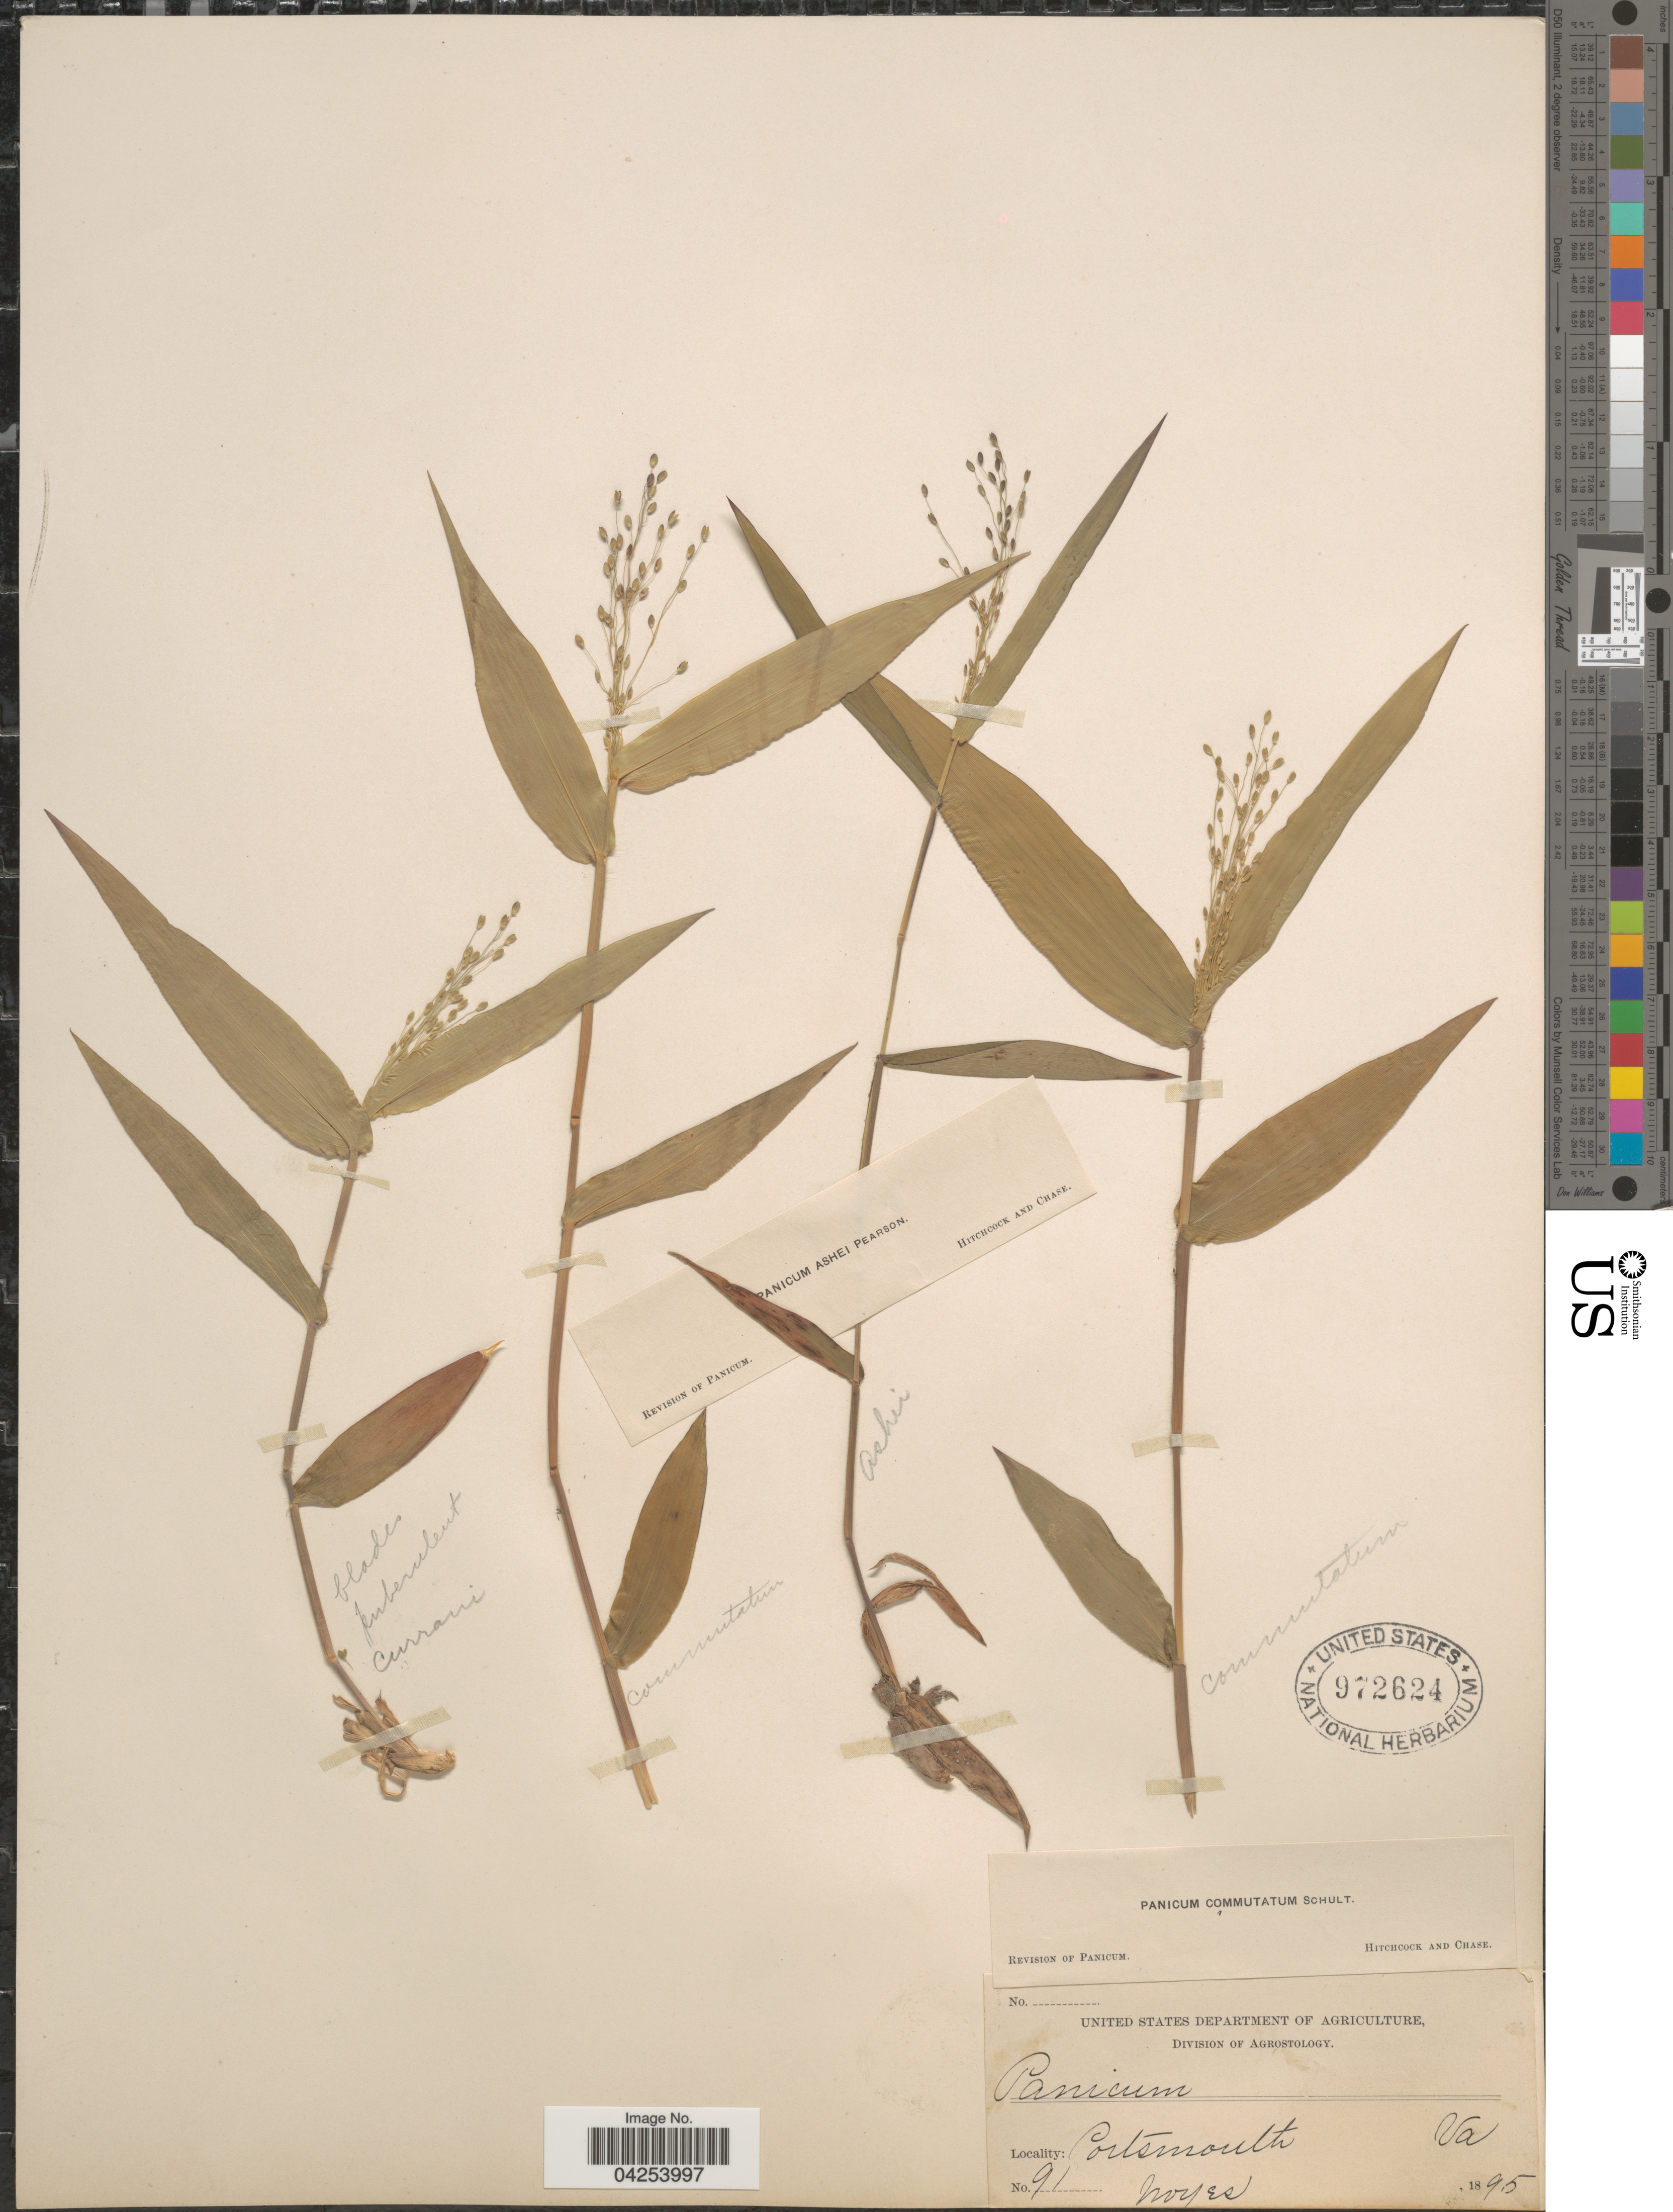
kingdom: Plantae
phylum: Tracheophyta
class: Liliopsida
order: Poales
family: Poaceae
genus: Dichanthelium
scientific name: Dichanthelium commutatum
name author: (Schult.) Gould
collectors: Noyes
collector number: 91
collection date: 1895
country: United States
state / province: Virginia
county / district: City of Portsmouth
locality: Portsmouth.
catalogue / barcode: US 972624